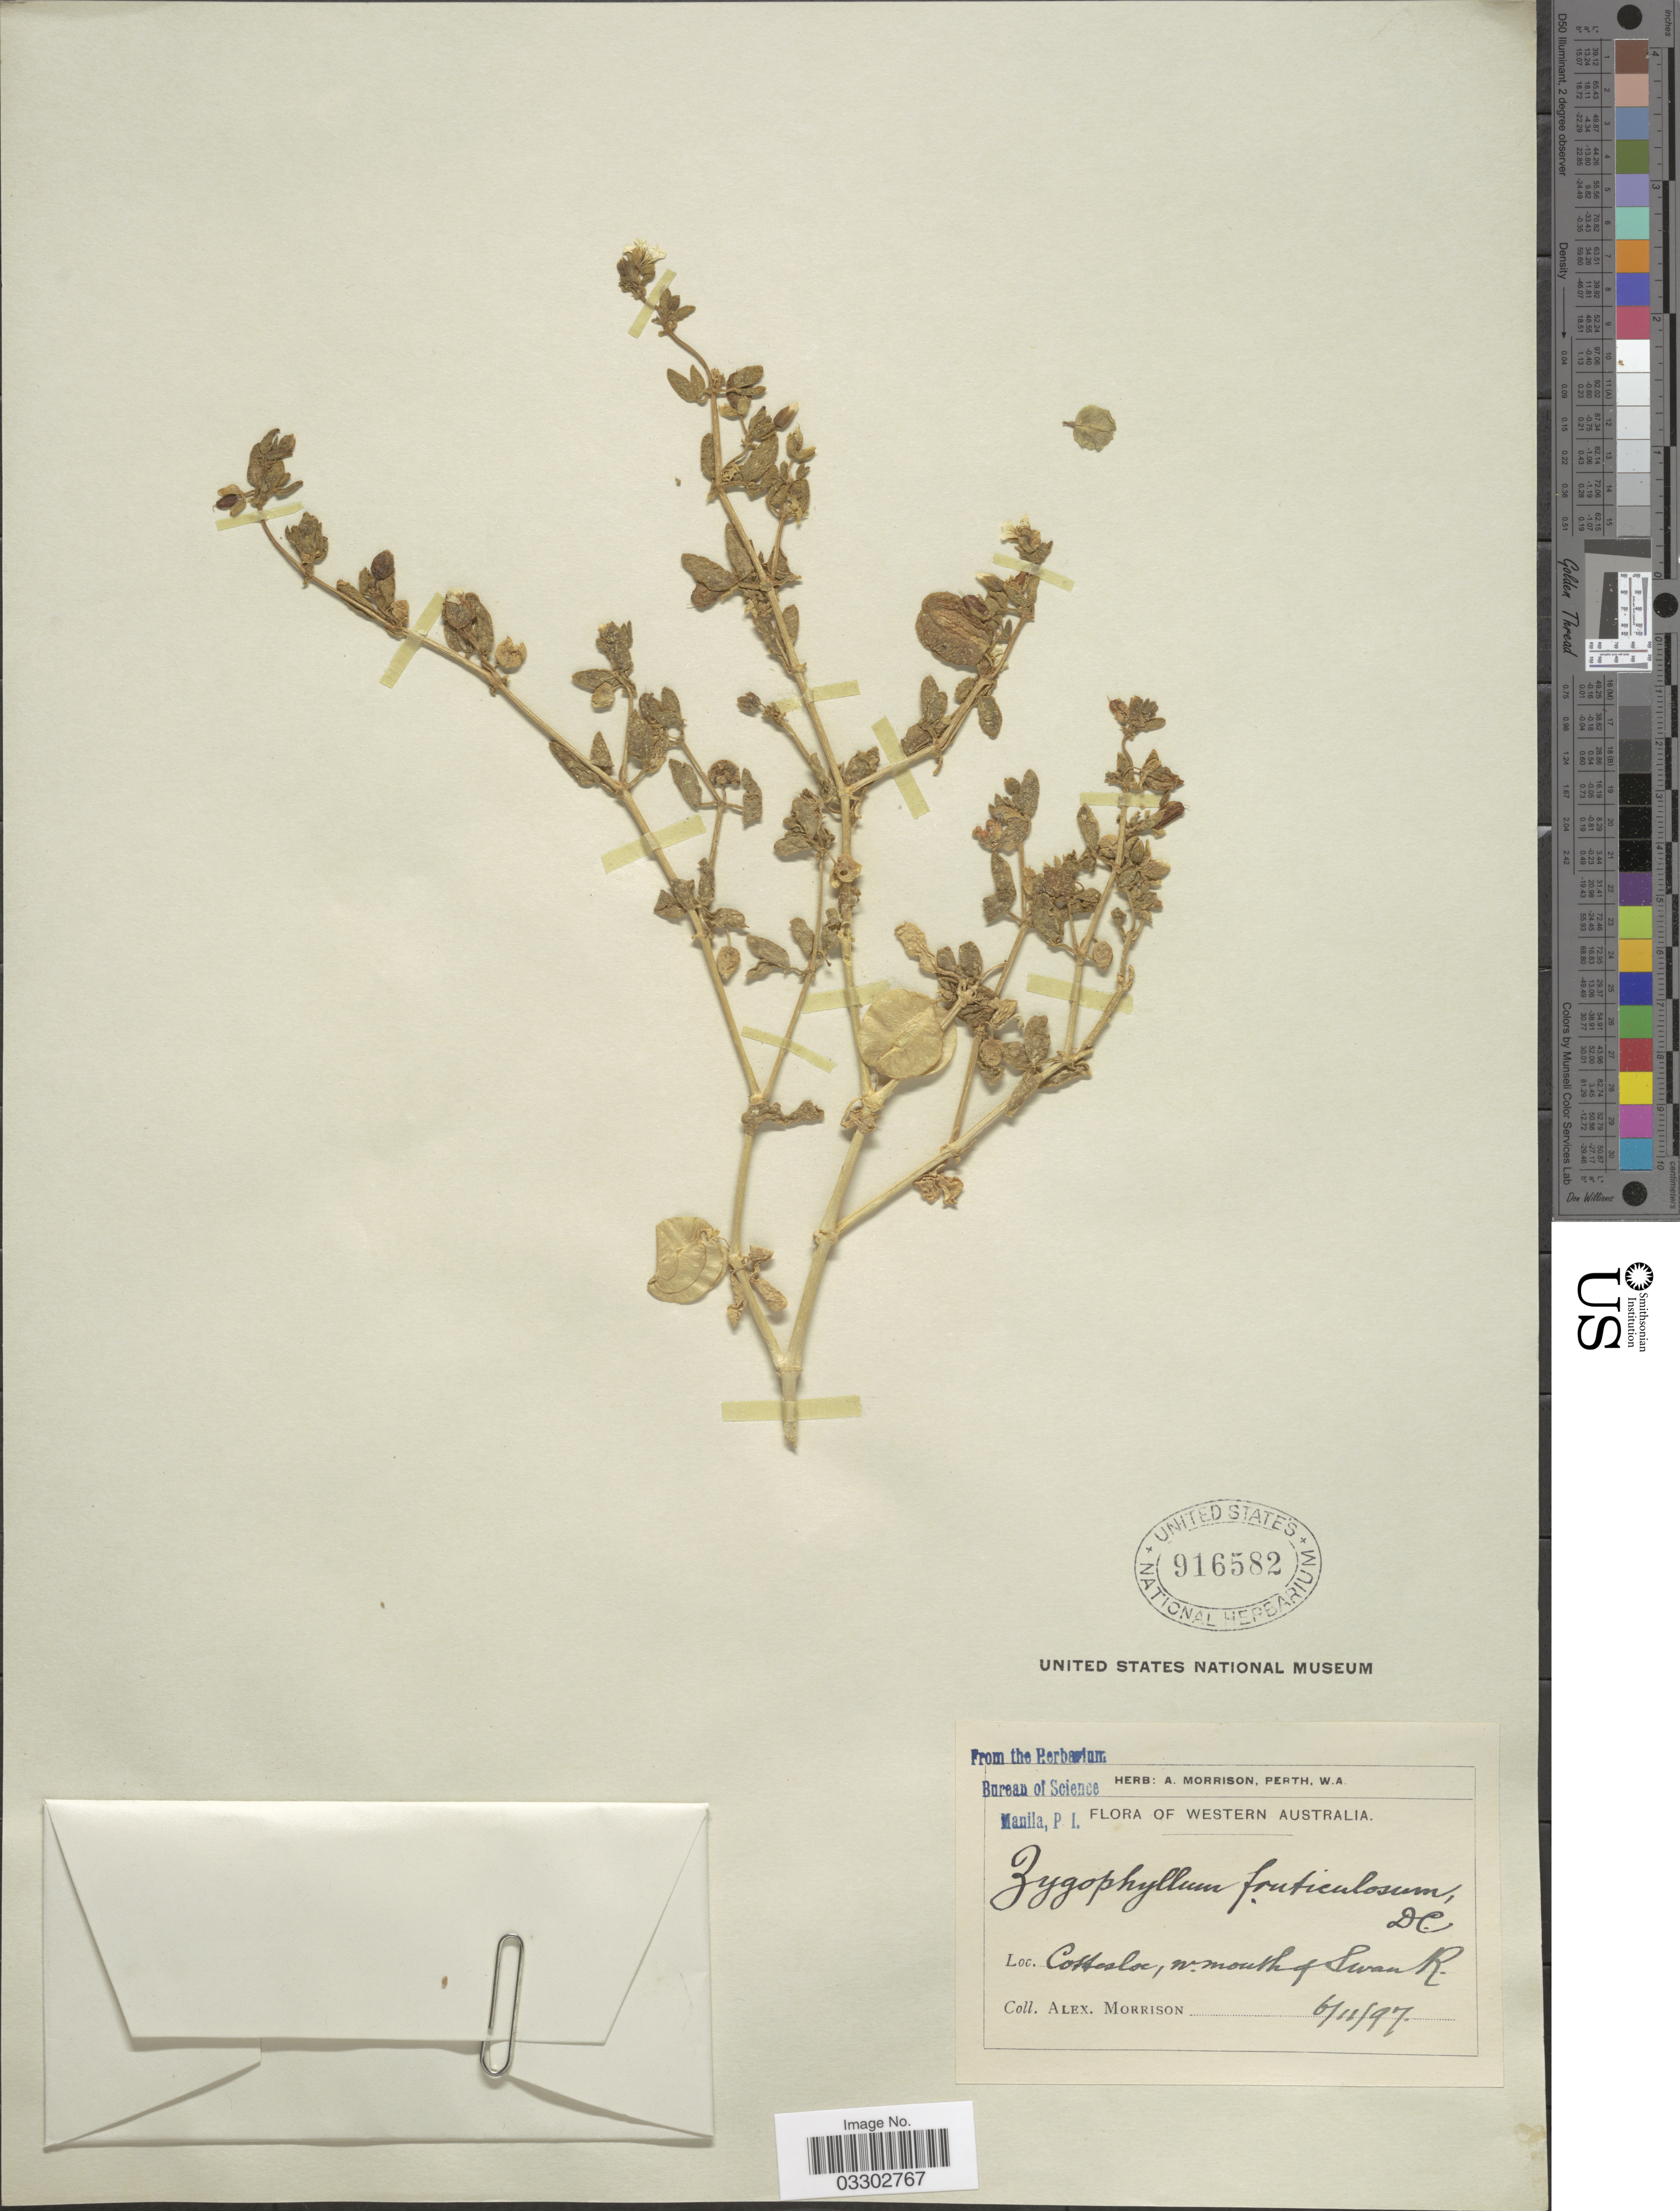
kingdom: Plantae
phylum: Tracheophyta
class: Magnoliopsida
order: Zygophyllales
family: Zygophyllaceae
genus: Roepera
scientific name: Roepera fruticulosa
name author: (DC.) G. Don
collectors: A. Morrison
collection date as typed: Transcribed d/m/y: 6/11/97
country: Australia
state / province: Western Australia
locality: Costesloc, w. mouth of Swan R.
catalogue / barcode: US 916582